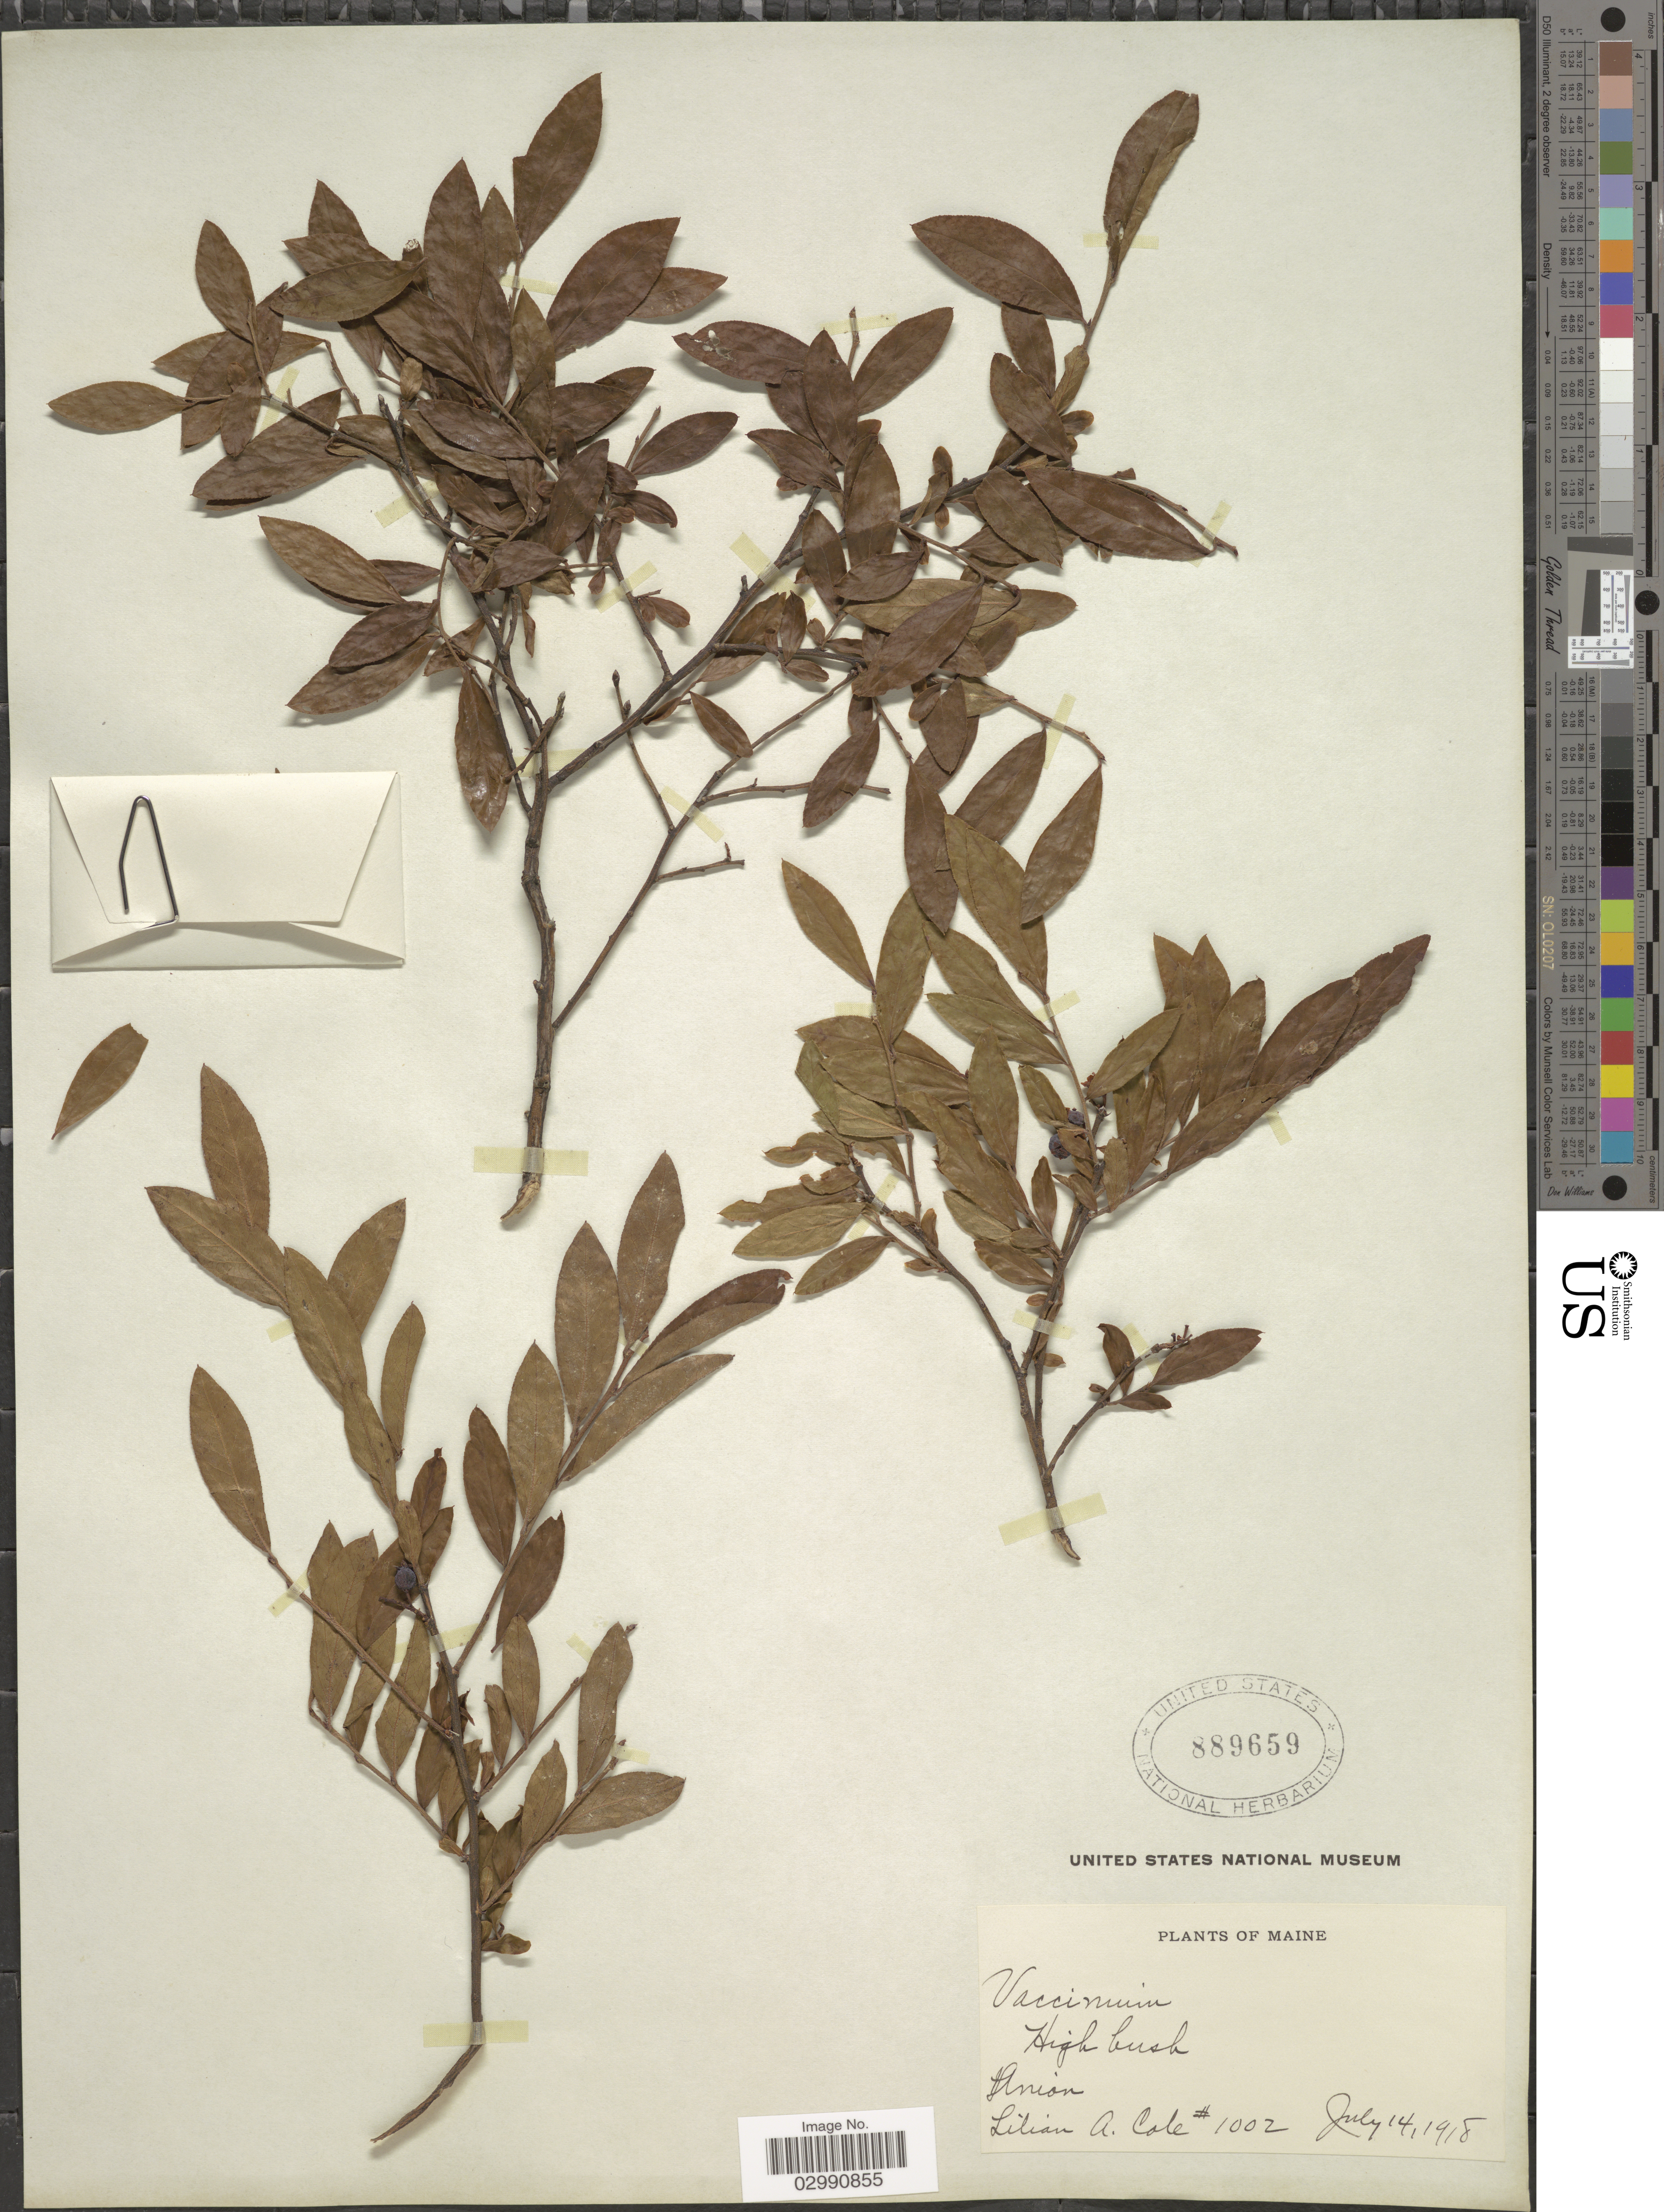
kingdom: Plantae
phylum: Tracheophyta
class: Magnoliopsida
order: Ericales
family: Ericaceae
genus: Vaccinium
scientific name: Vaccinium sp.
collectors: L. A. Cole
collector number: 1002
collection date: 1918-07-14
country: United States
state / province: Maine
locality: Union.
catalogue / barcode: US 889659